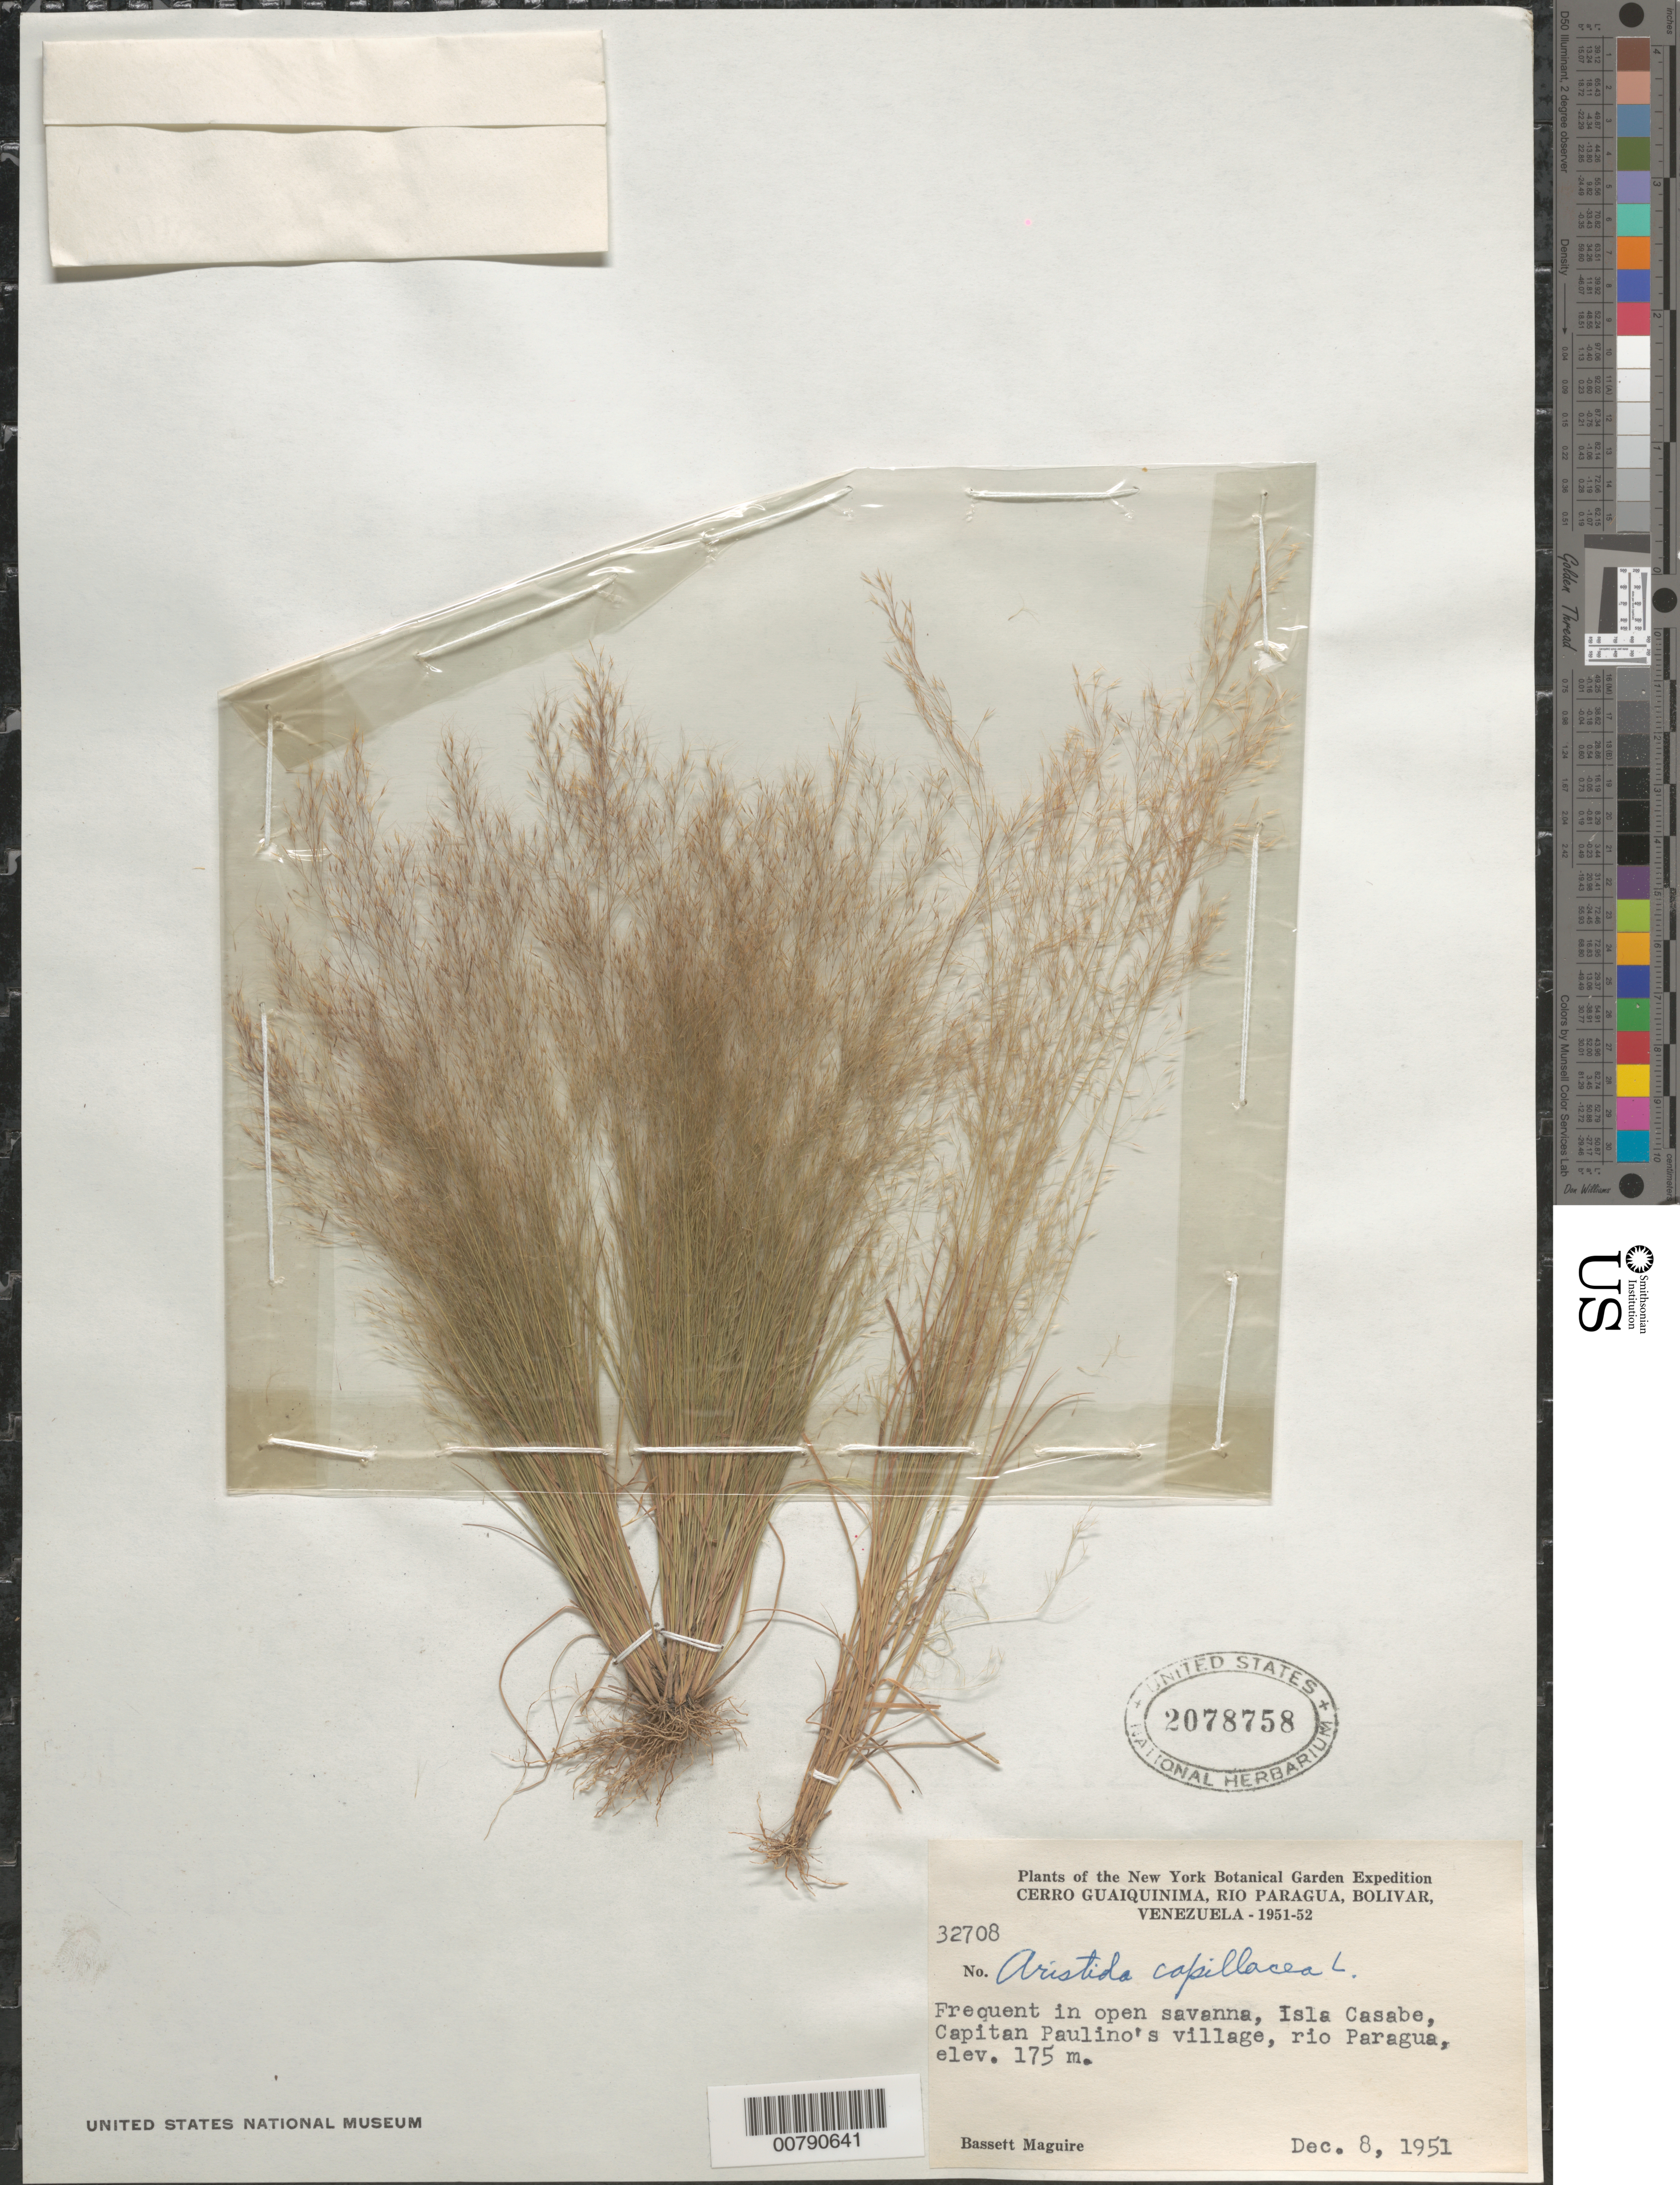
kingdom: Plantae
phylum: Tracheophyta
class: Liliopsida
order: Poales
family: Poaceae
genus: Aristida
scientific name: Aristida capillacea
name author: Lam.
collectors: B. Maguire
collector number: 32708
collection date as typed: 8-Dec-51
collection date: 1951-12-08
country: Venezuela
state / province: Bolívar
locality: Río Paragua, Isla Casabe, Captain Paulino's village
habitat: Open savanna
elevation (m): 175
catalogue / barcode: US 2078758